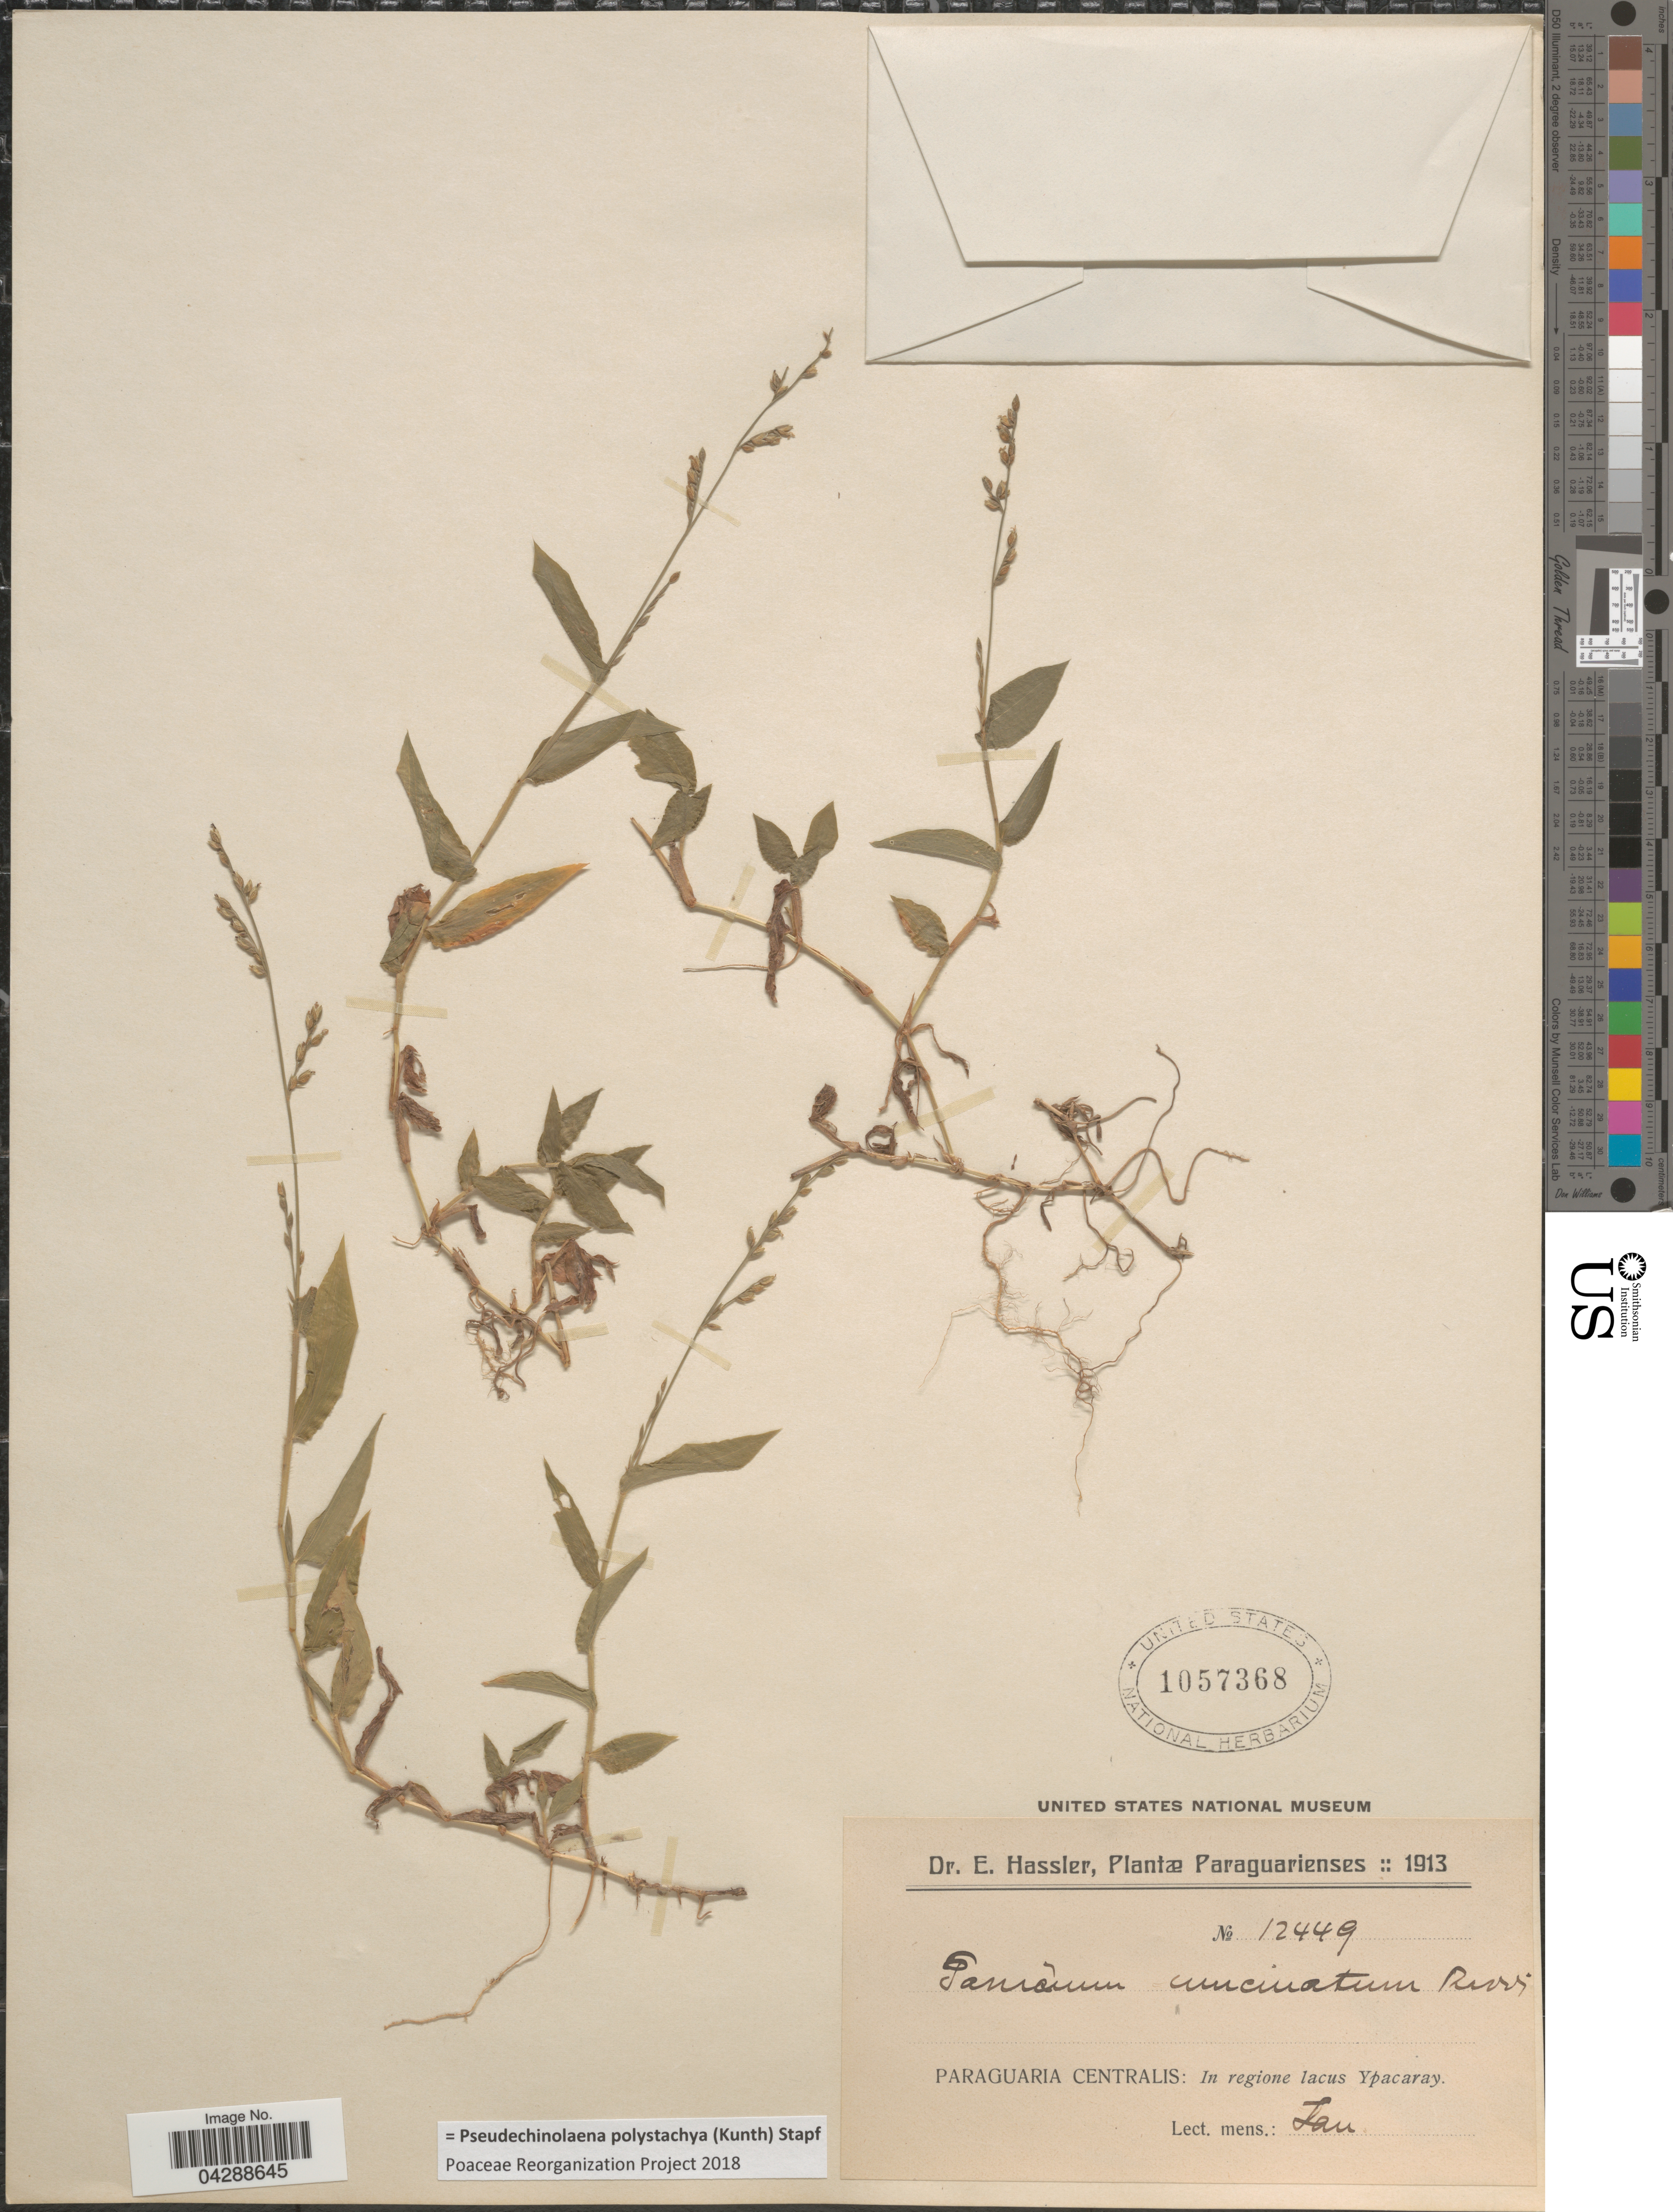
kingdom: Plantae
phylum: Tracheophyta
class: Liliopsida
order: Poales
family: Poaceae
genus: Pseudechinolaena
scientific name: Pseudechinolaena polystachya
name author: (Kunth) Stapf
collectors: E. Hassler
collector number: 12449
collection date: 1913-01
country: Paraguay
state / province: Paraguari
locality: Paraguaria Centralis: In regione lacus Ypacaray.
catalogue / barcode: US 1057368